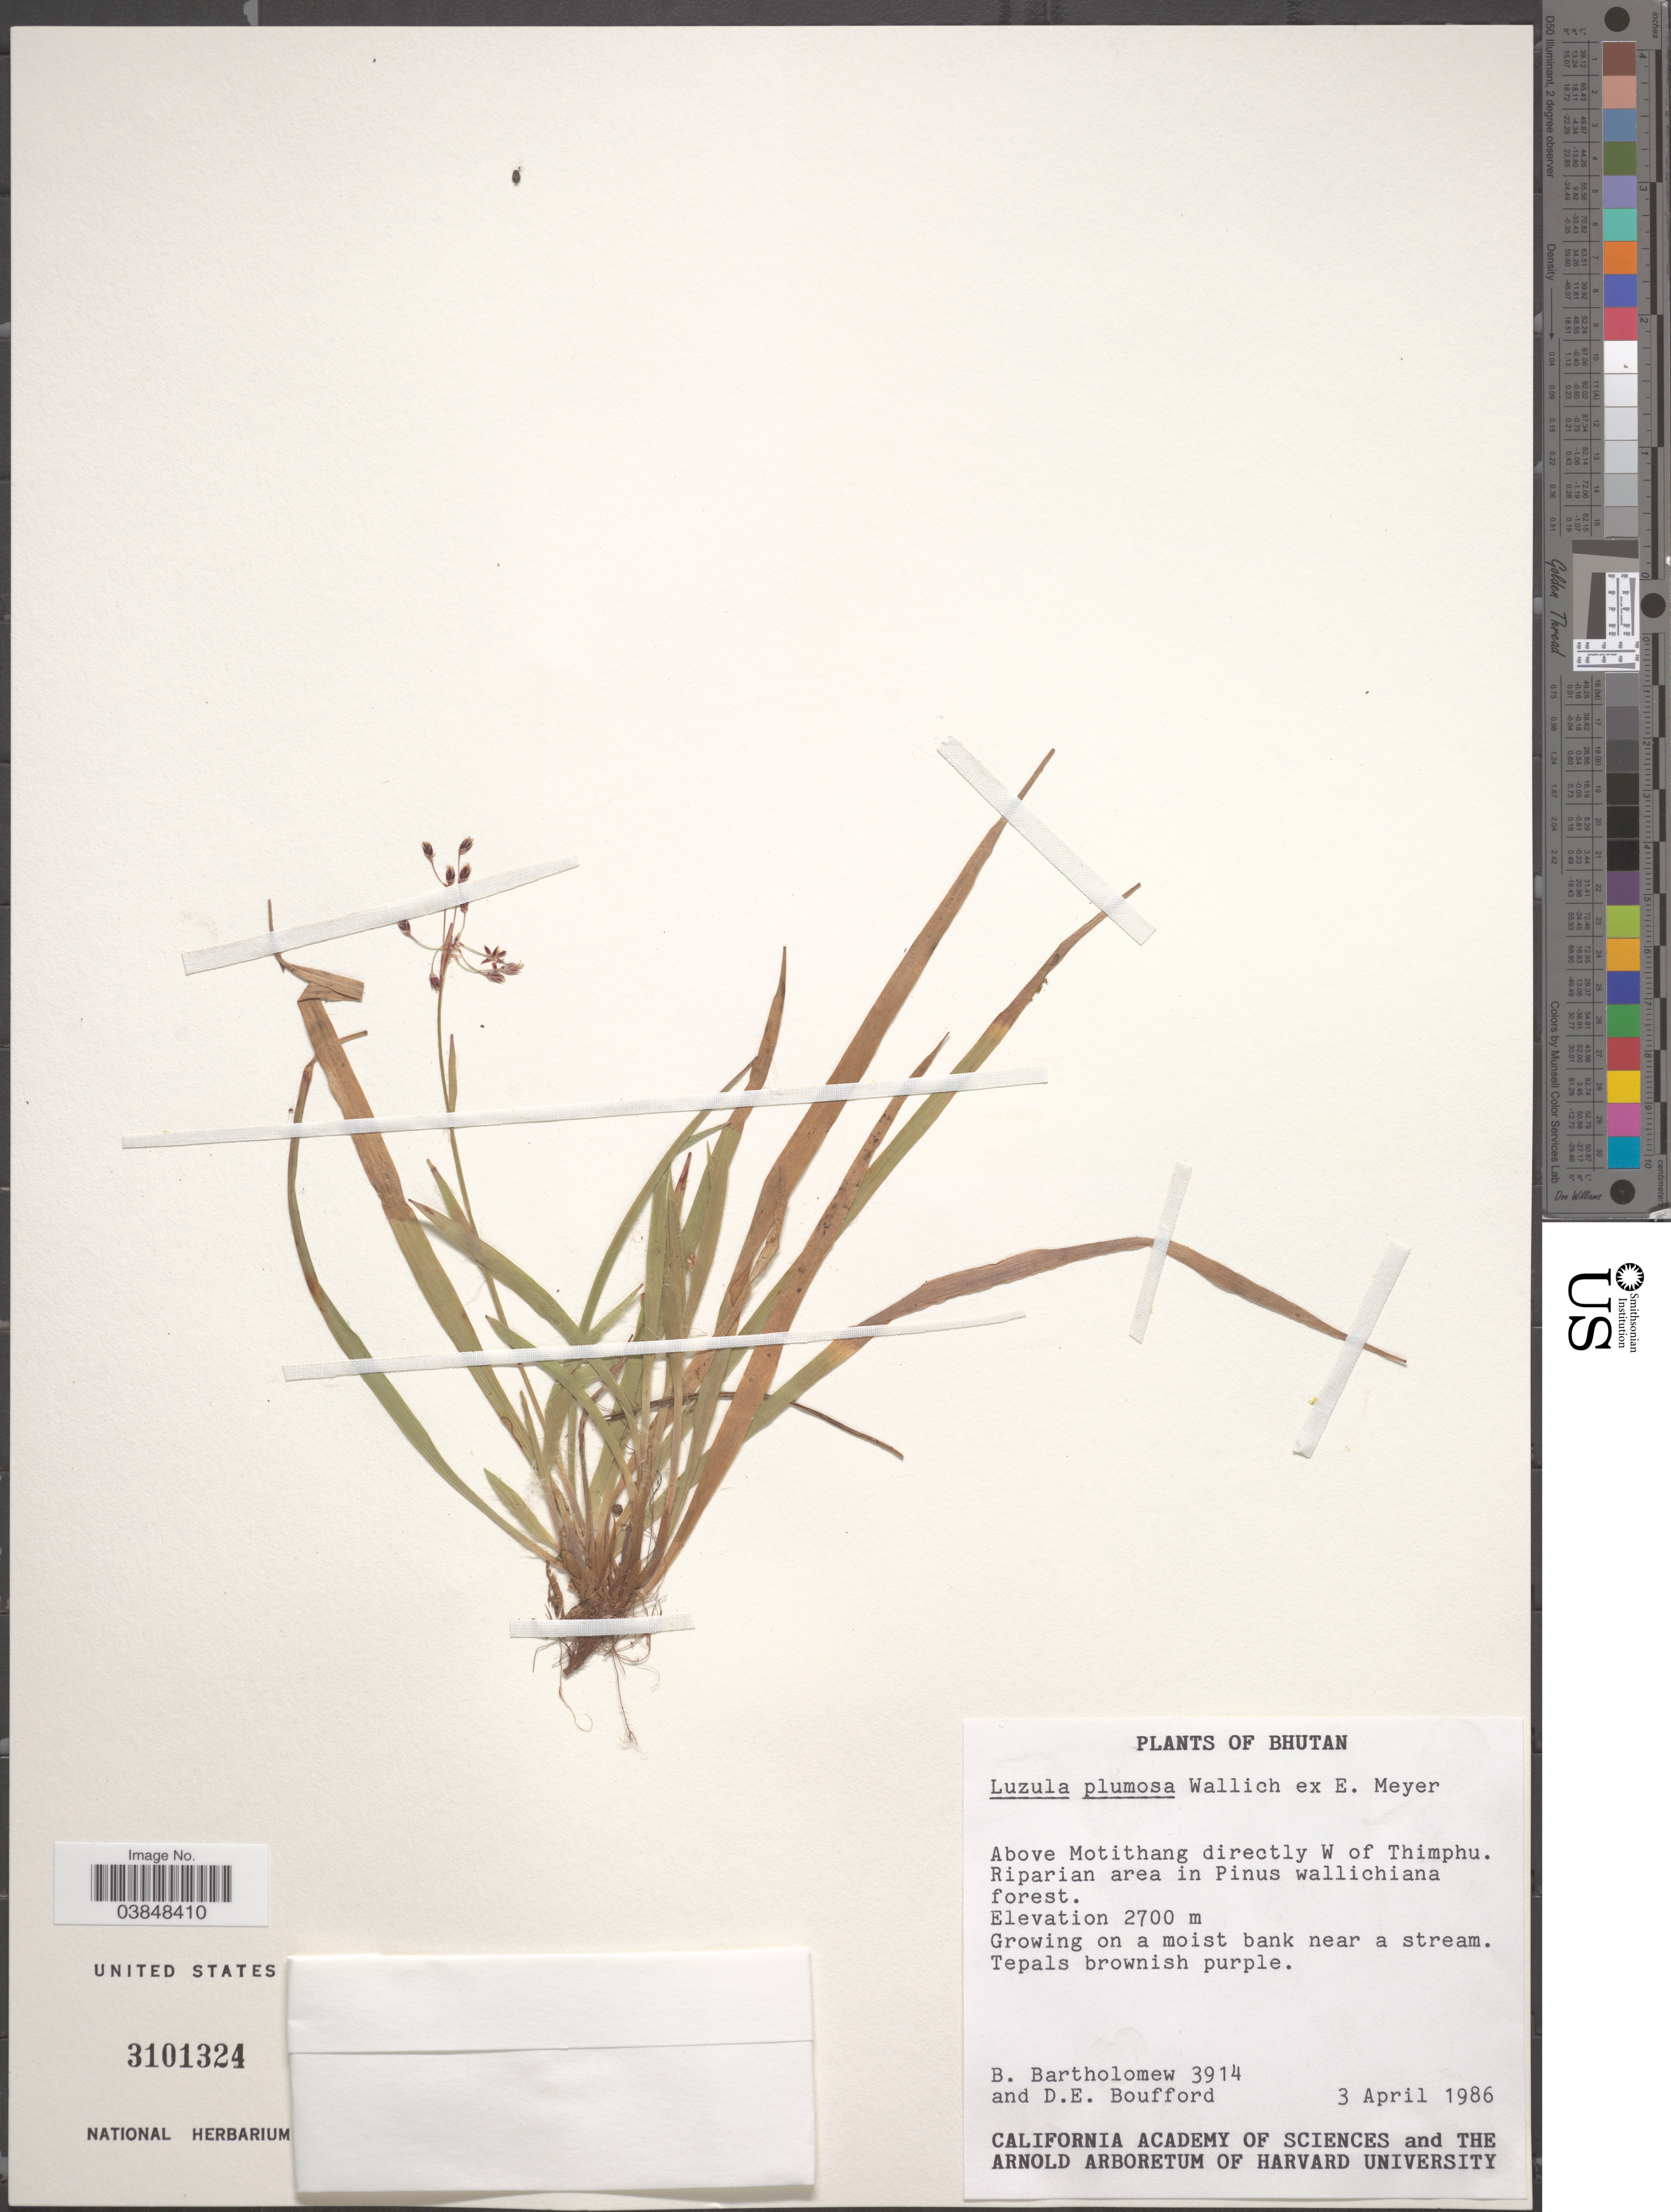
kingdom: Plantae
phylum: Tracheophyta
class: Liliopsida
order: Poales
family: Juncaceae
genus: Luzula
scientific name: Luzula plumosa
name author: E. Mey.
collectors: B. Bartholomew & D. E. Boufford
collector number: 3914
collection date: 1986-04-03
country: Bhutan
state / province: Thimphu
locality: Above Motithang directly W of Thimphu. Riparian area in Pinus wallichiana forest.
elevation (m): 2700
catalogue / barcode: US 3101324